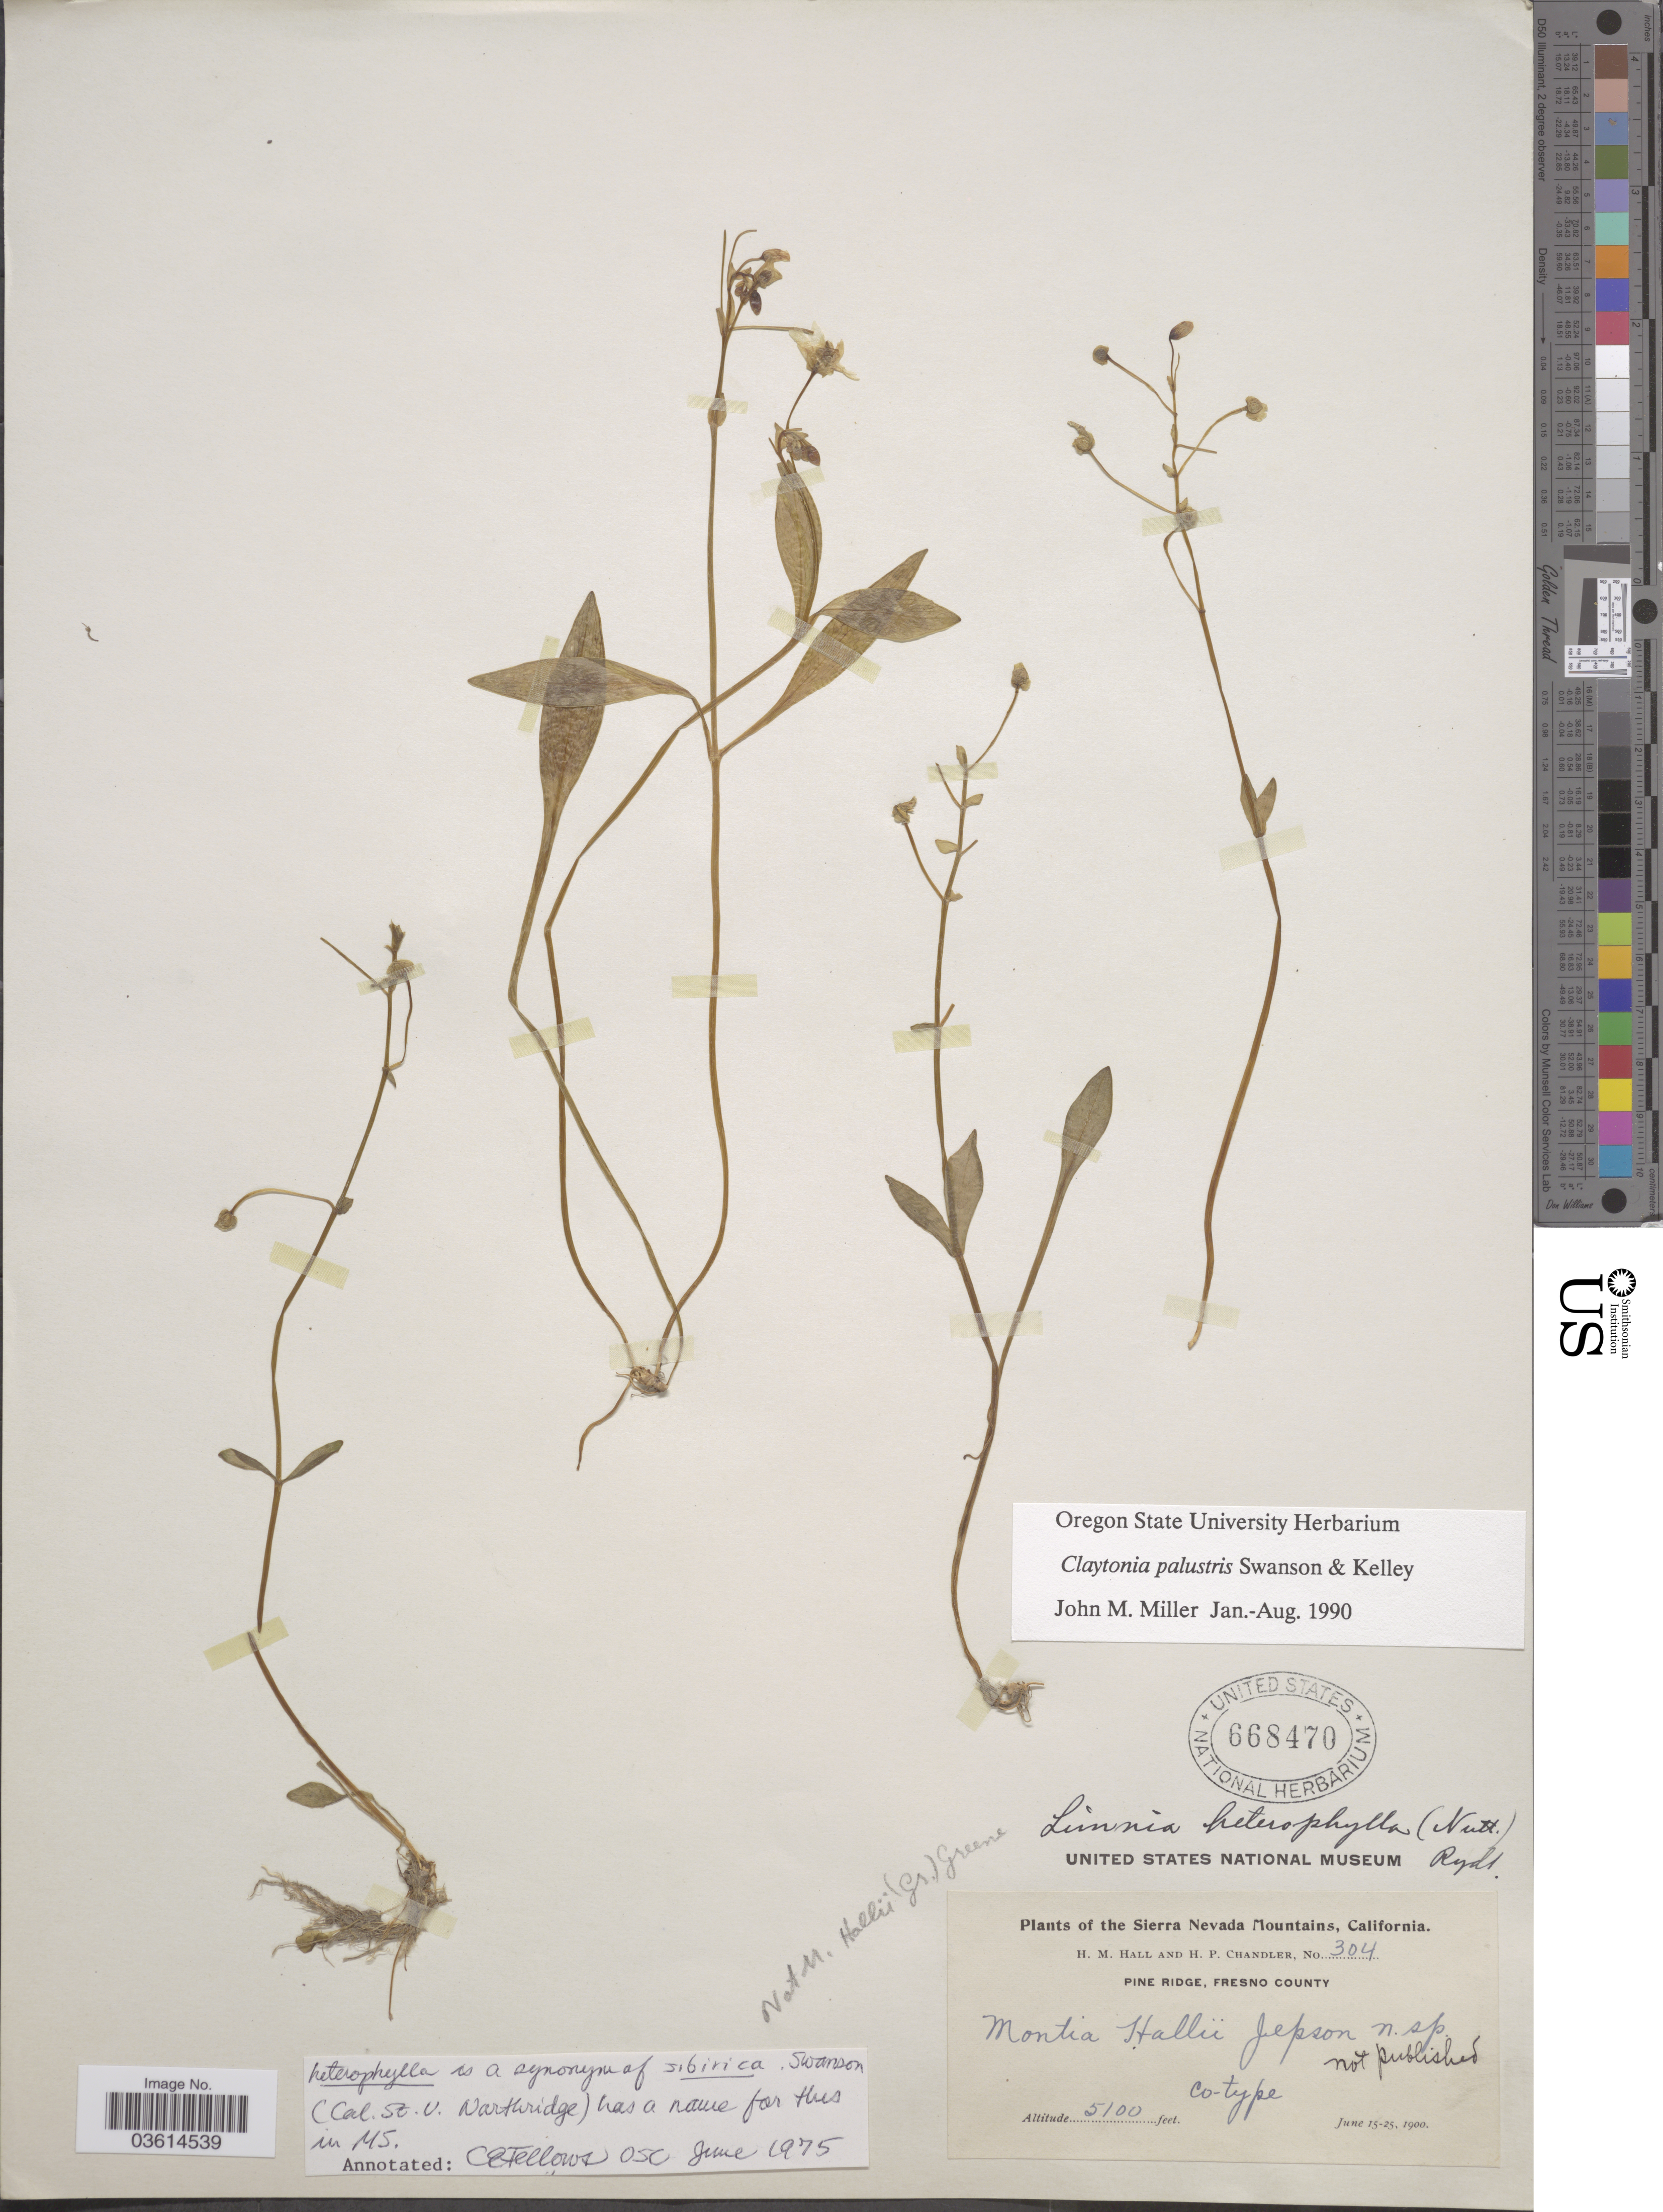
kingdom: Plantae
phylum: Tracheophyta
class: Magnoliopsida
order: Caryophyllales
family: Montiaceae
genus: Claytonia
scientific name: Claytonia palustris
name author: Swanson & Kelley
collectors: H. M. Hall & H. Chandler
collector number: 304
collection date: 1900-06-15/1900-06-25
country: United States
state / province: California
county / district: Fresno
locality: The Sierra Nevada Mountains. Pine Ridge, Fresno County.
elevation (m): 1554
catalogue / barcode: US 668470